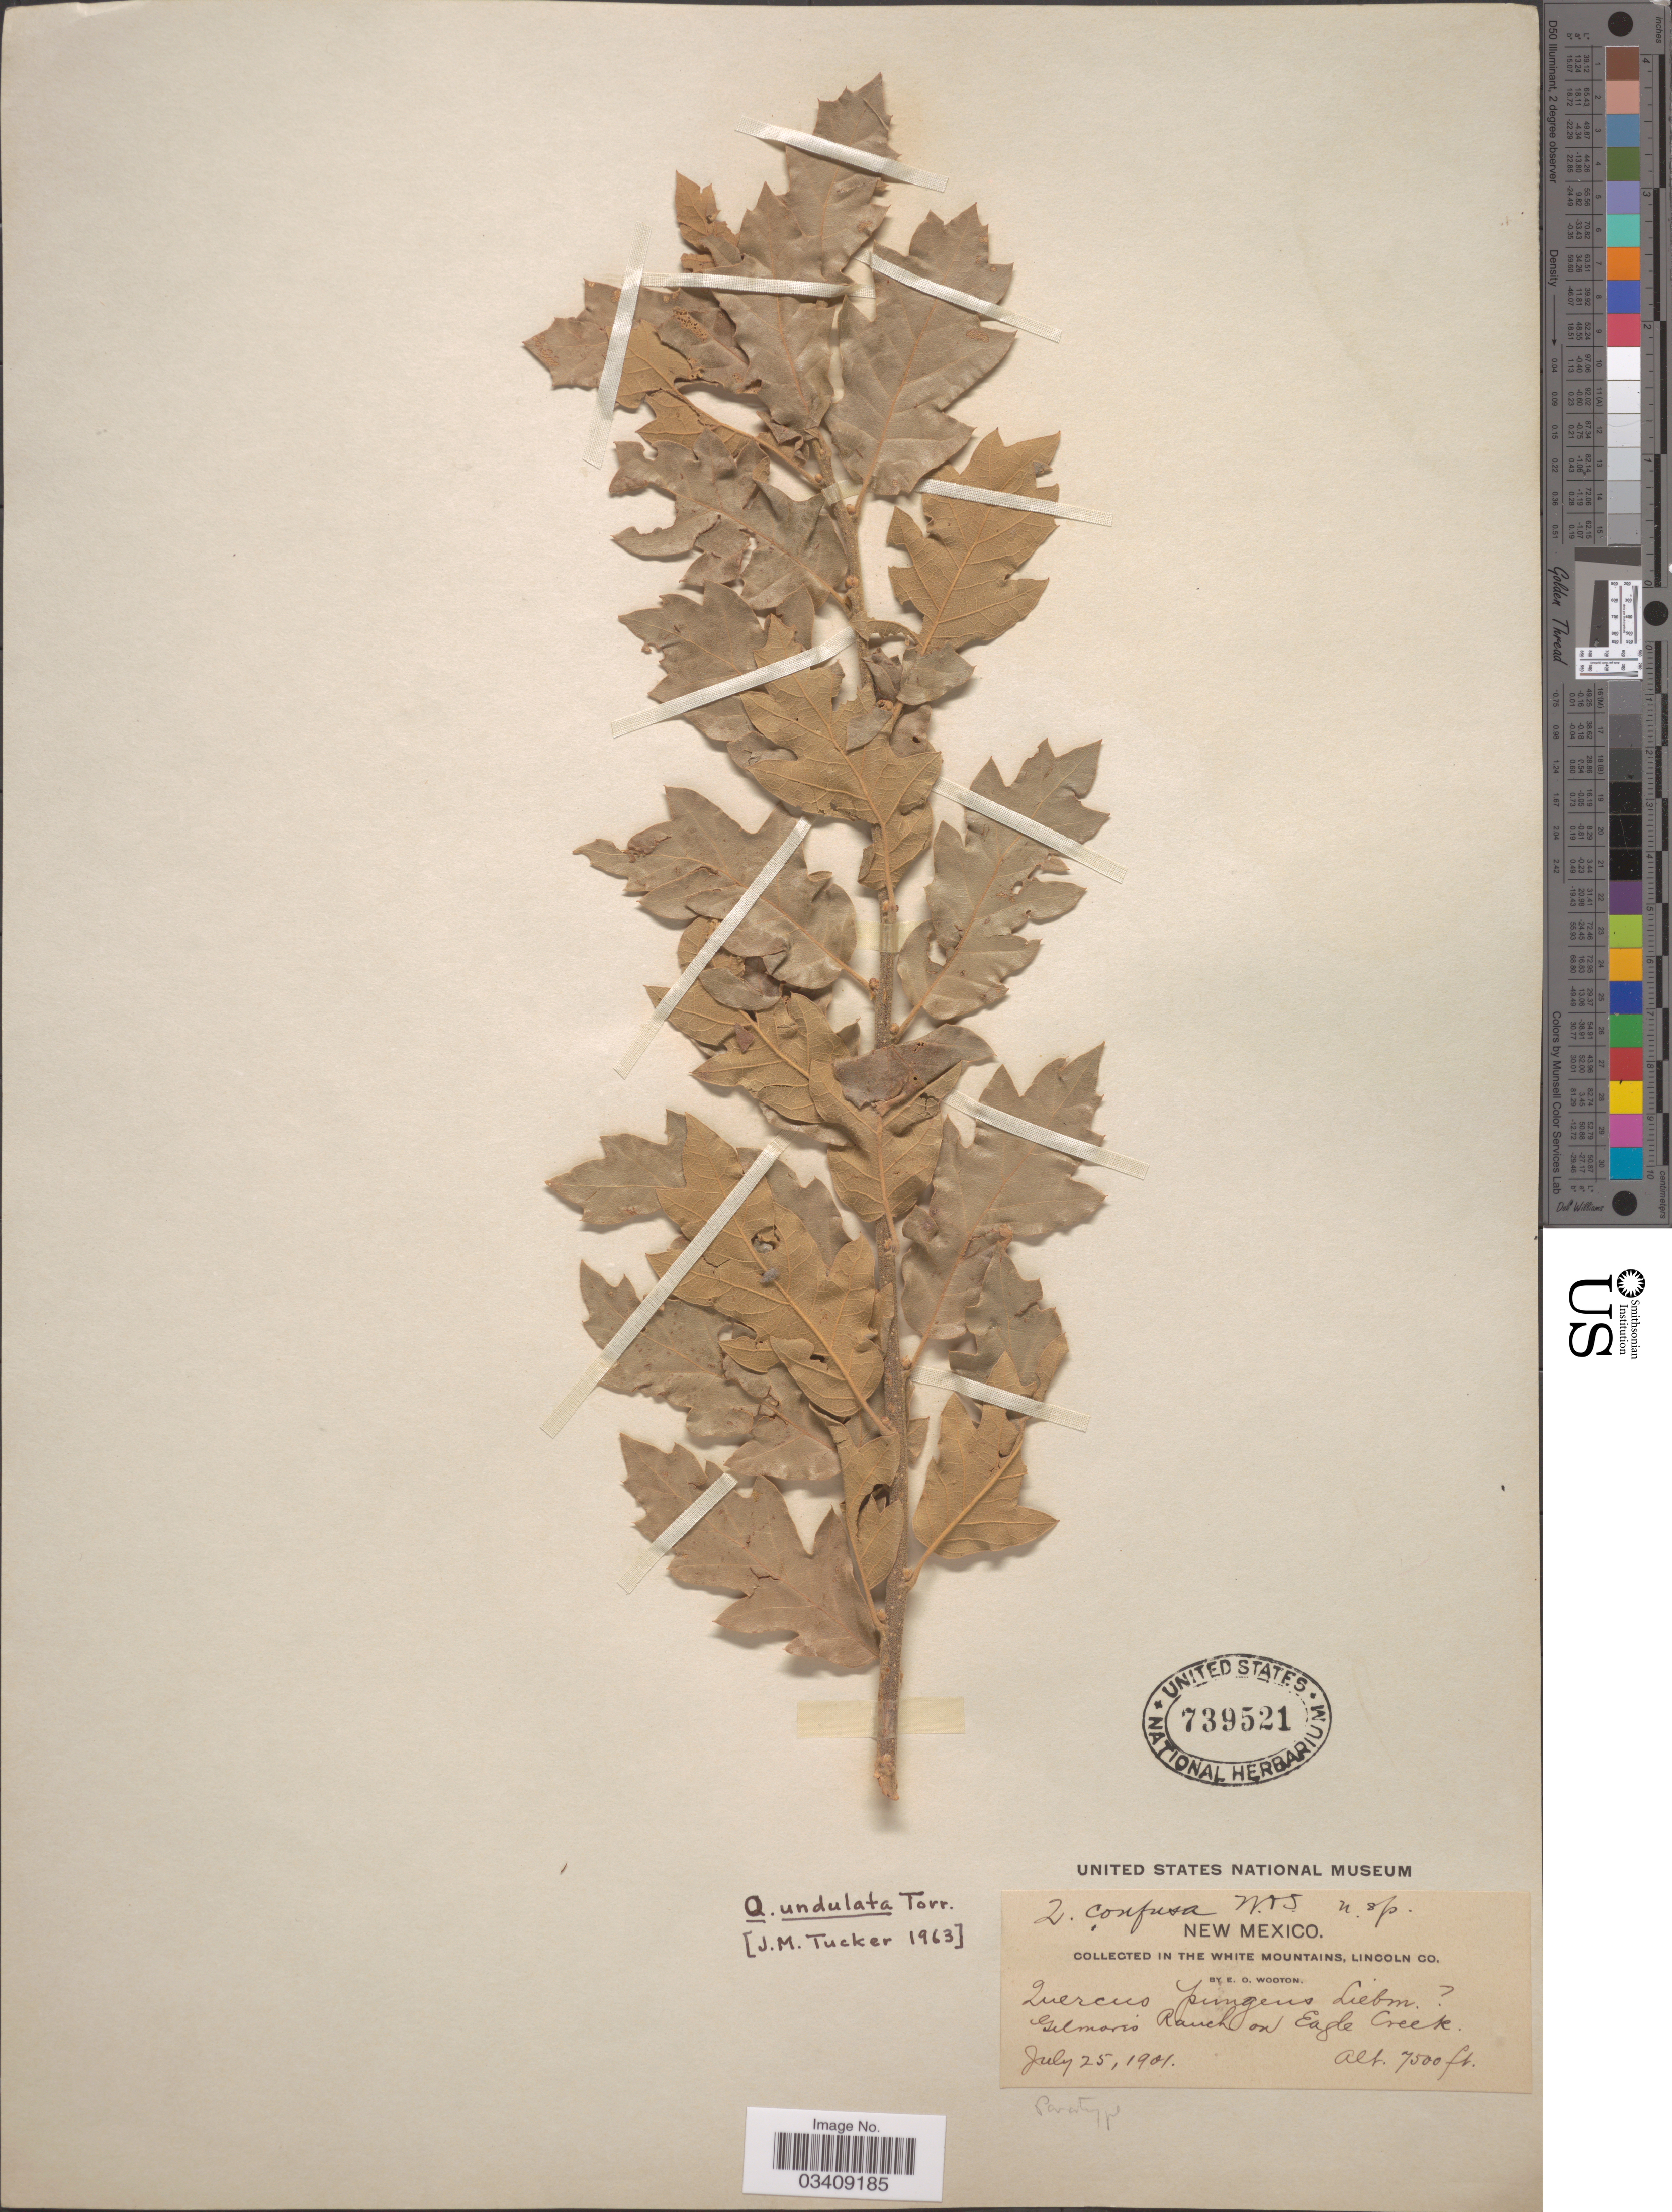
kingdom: Plantae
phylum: Tracheophyta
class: Magnoliopsida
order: Fagales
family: Fagaceae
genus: Quercus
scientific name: Quercus undulata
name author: Torr.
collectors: E. O. Wooton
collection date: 1901-07-25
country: United States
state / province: New Mexico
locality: White Mountains, Lincoln Co. Gilmore's Ranch on Eagle Creek.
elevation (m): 2286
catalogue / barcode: US 739521